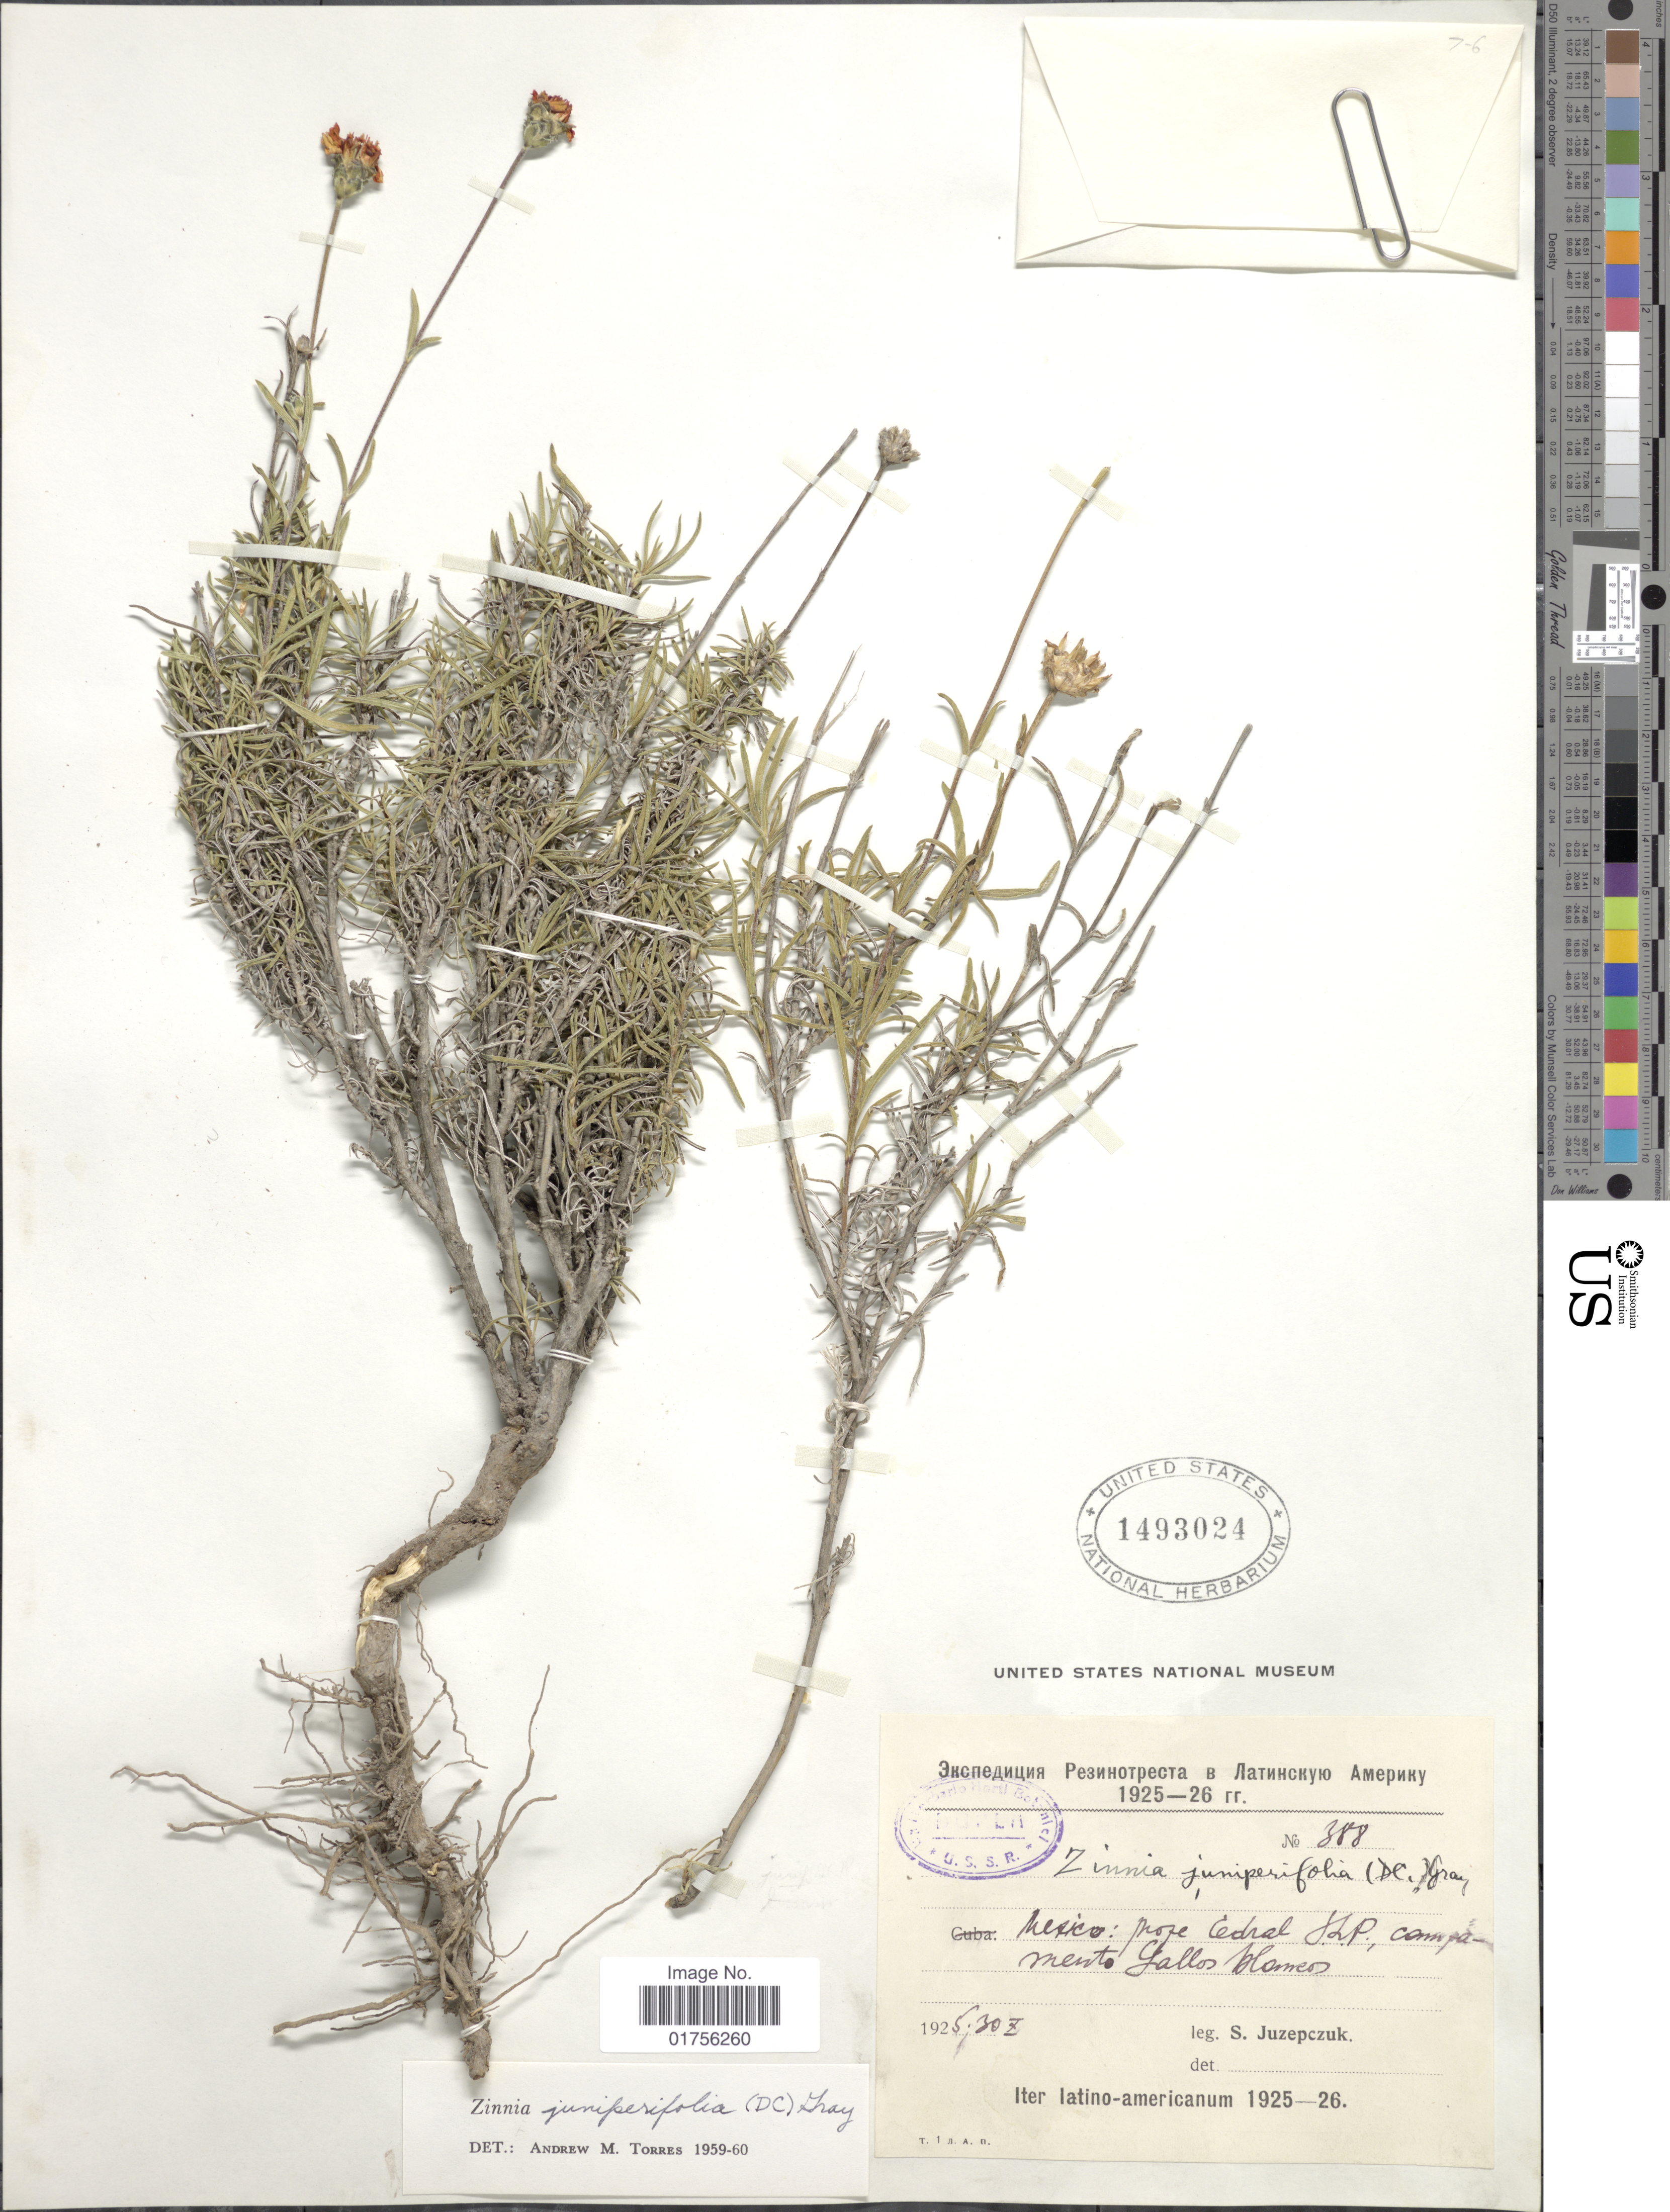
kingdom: Plantae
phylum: Tracheophyta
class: Magnoliopsida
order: Asterales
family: Asteraceae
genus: Zinnia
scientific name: Zinnia juniperifolia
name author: (DC.) A. Gray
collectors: S. V. Juzepczuk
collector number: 388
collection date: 1925-10-30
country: Mexico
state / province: San Luis Potosí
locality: Mexico: prope Cedral S.L.P. campamento Gallos Blomes [interpreted]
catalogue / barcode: US 1493024